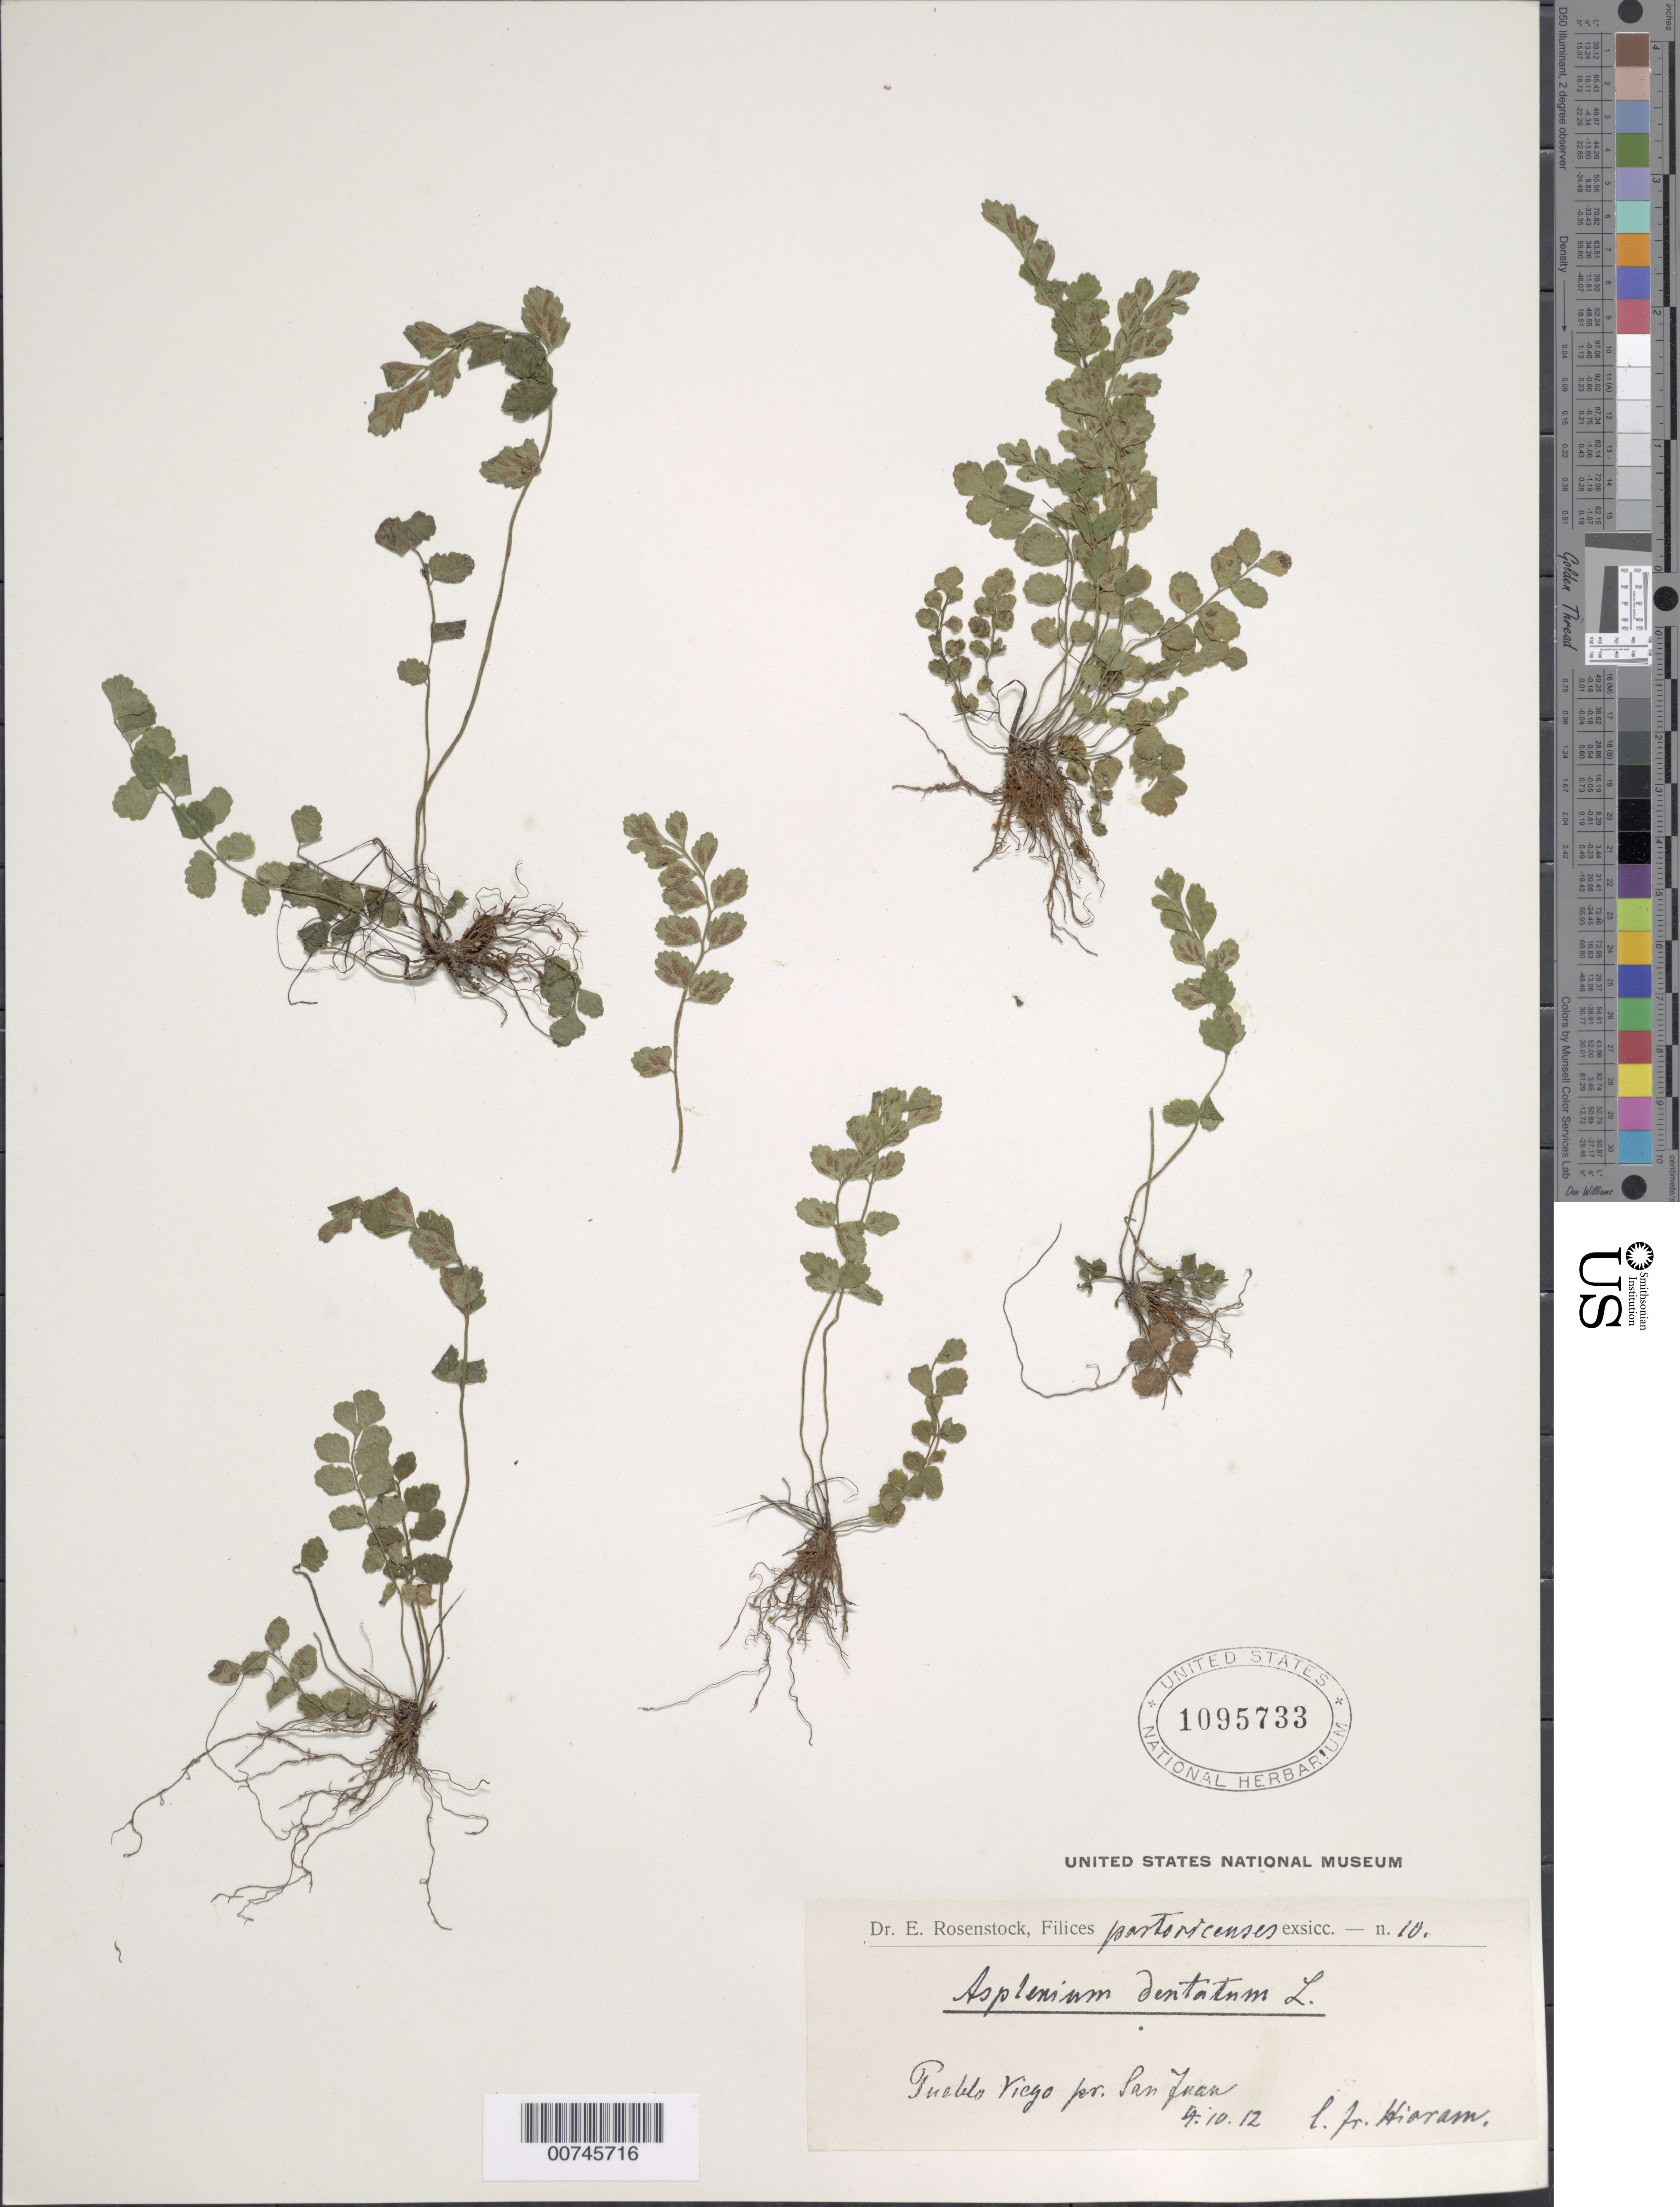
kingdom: Plantae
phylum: Tracheophyta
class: Polypodiopsida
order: Polypodiales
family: Aspleniaceae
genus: Asplenium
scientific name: Asplenium trichomanes-dentatum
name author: L.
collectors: Bro. Hioram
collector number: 10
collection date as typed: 10 Apr 1912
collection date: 1912-04-10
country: Puerto Rico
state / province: San Juan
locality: Pueblo Viejo pr. San Juan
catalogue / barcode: US 1095733